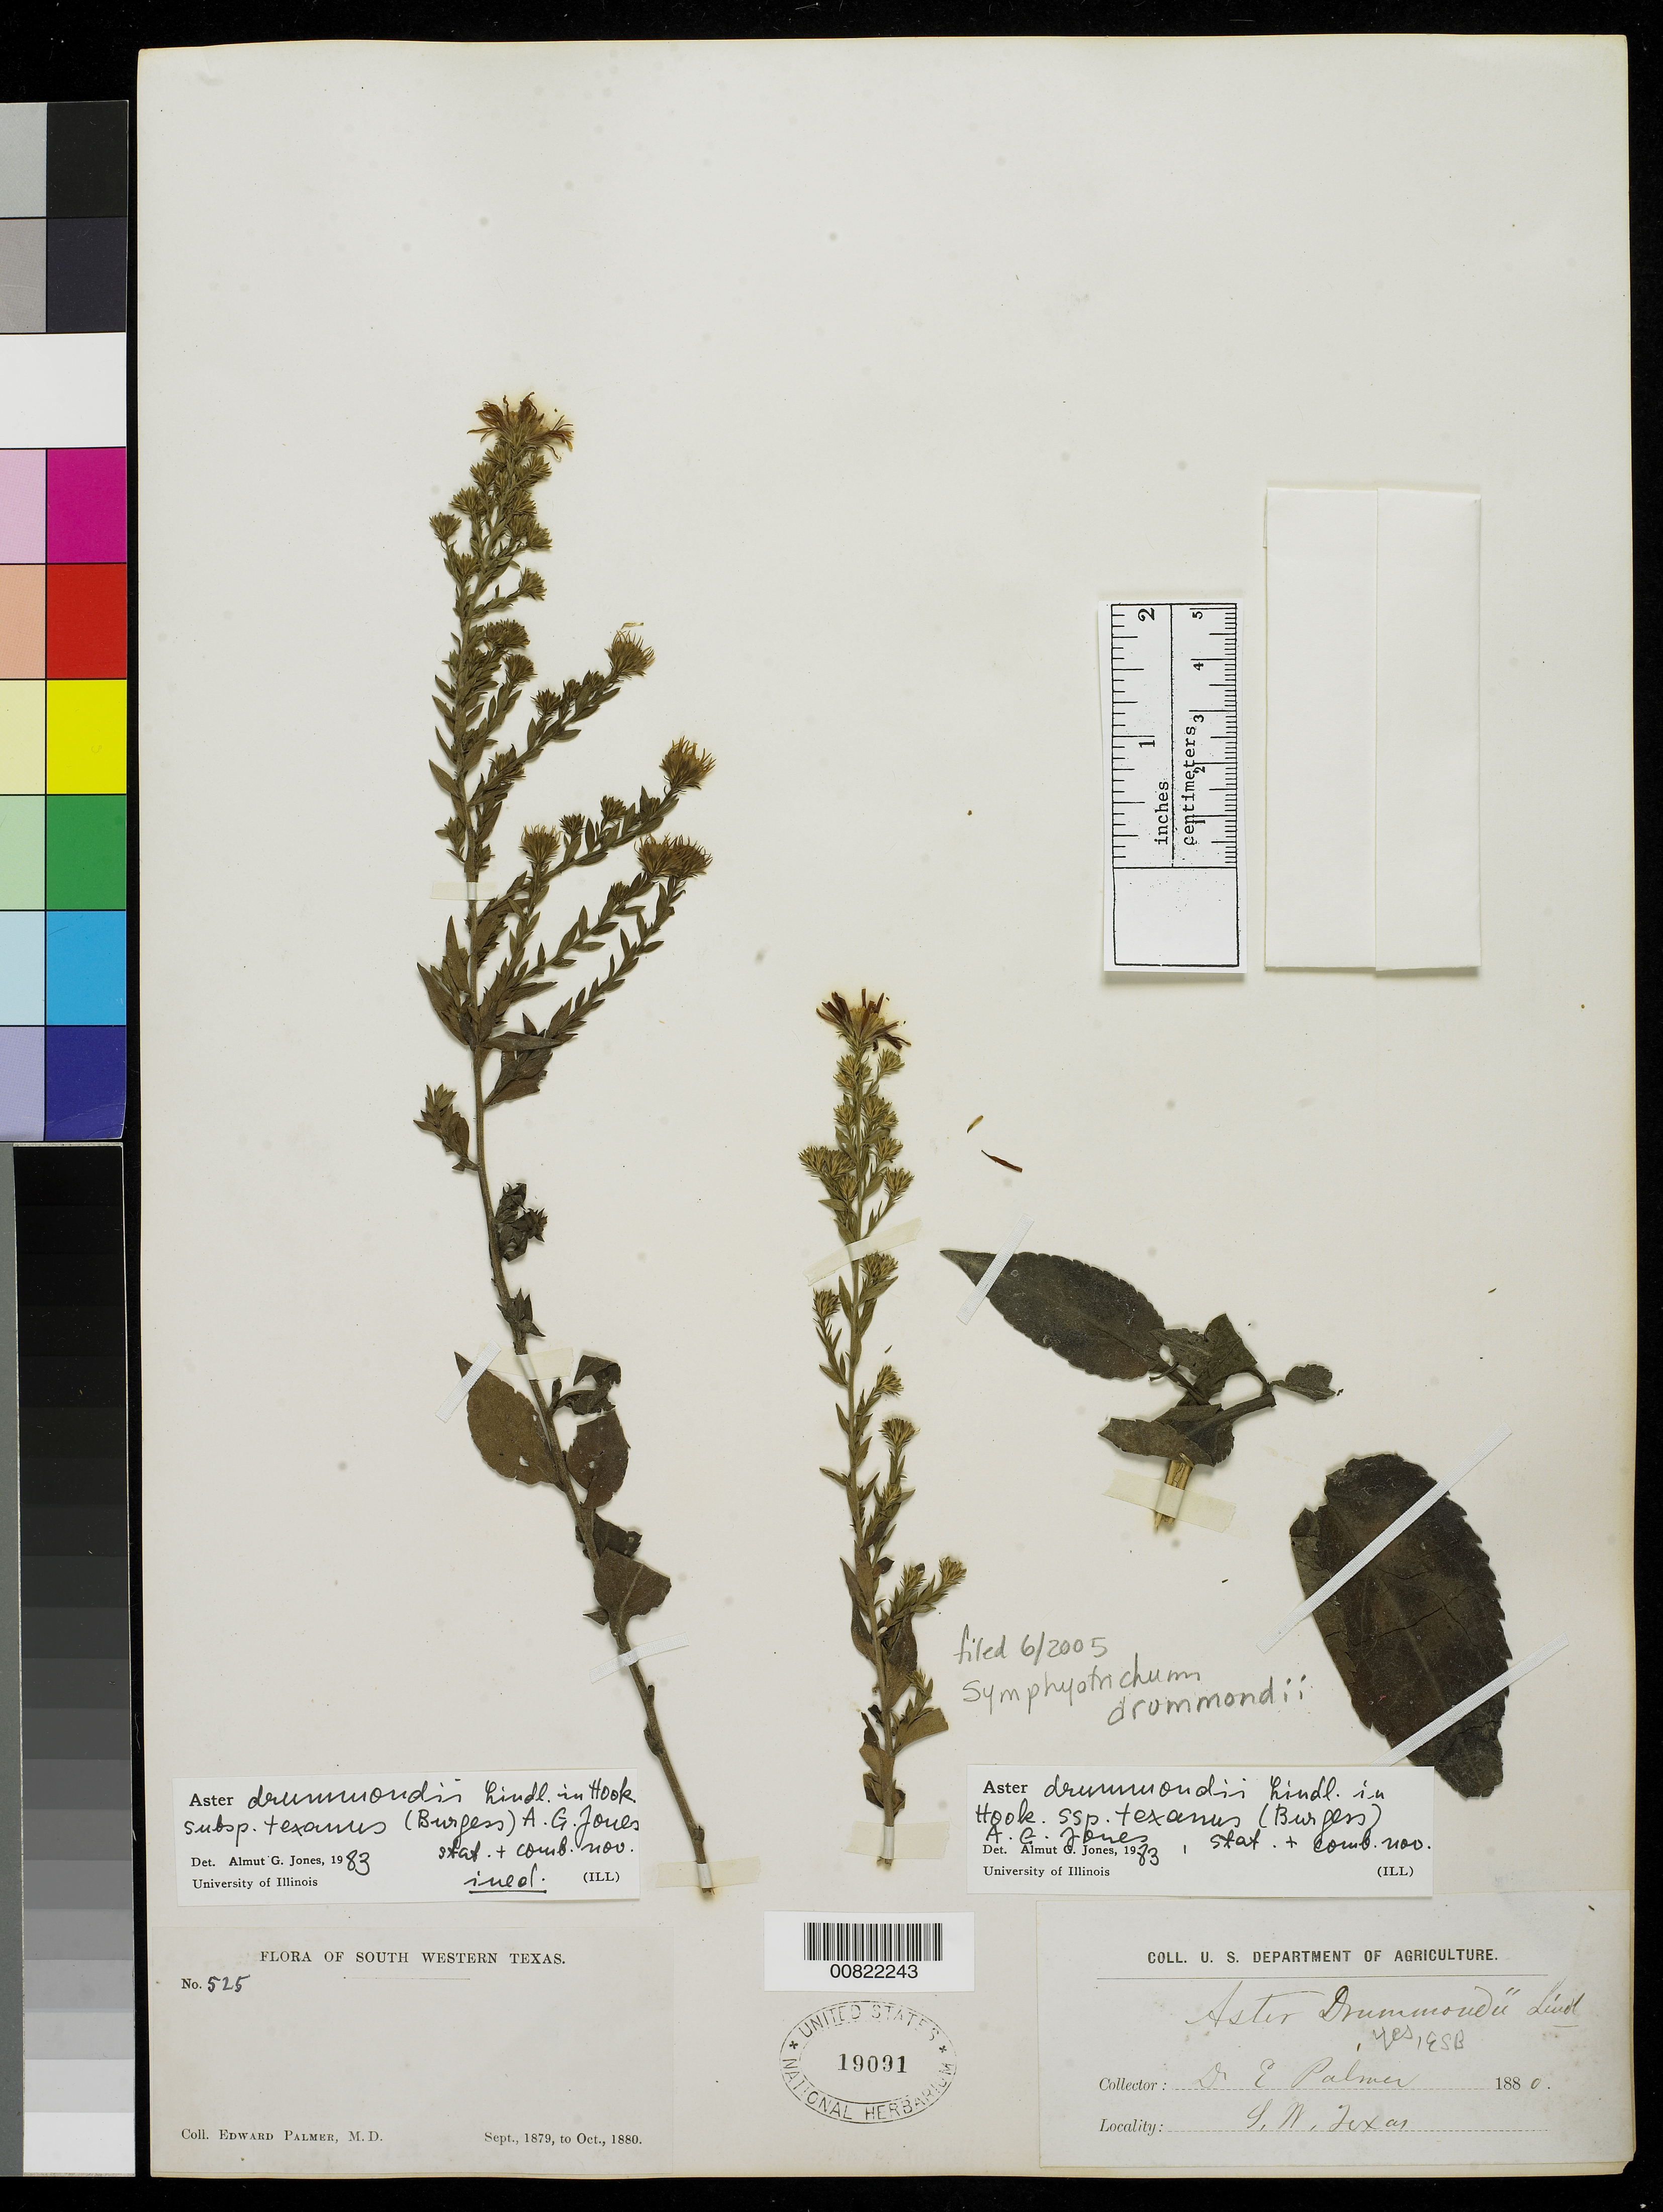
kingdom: Plantae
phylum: Tracheophyta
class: Magnoliopsida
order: Asterales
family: Asteraceae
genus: Symphyotrichum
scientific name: Symphyotrichum drummondii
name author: (Lindl.) G.L. Nesom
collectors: E. Palmer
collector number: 525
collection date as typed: Sep 1879 to -- Oct 1880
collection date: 1879-09/1880-10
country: United States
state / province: Texas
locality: South Western Texas.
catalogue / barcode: US 19091